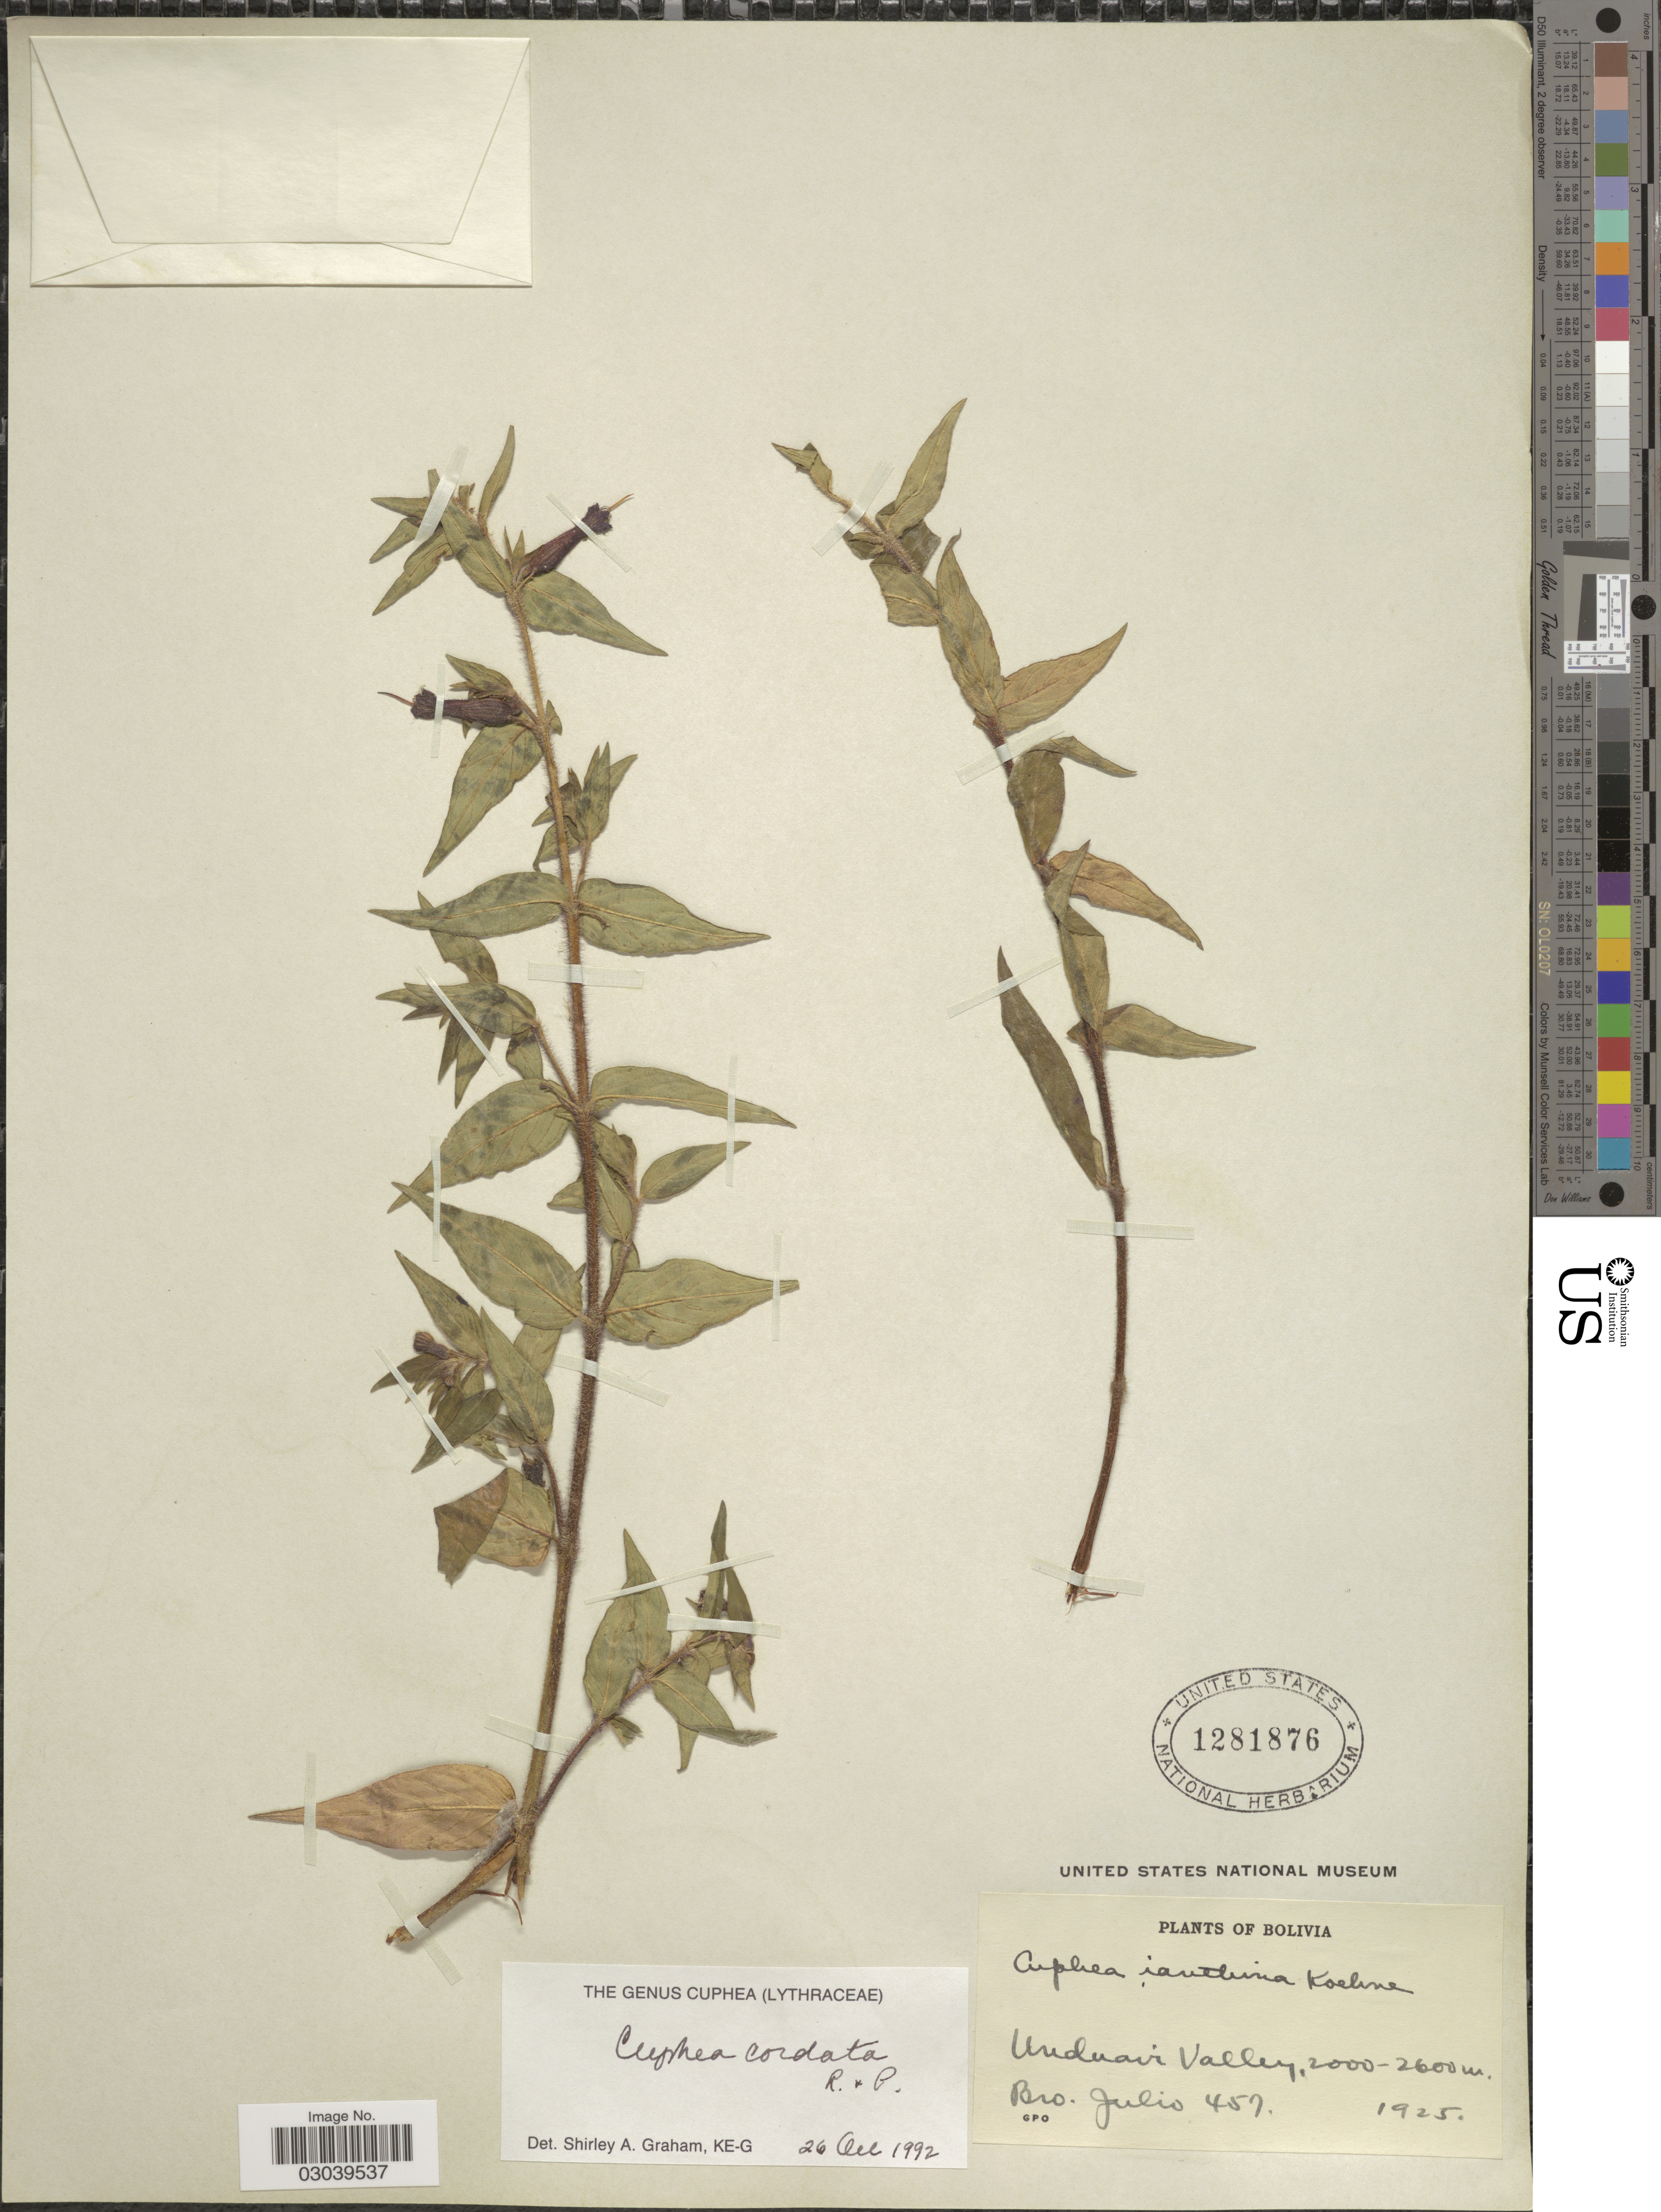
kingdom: Plantae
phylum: Tracheophyta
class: Magnoliopsida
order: Myrtales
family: Lythraceae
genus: Cuphea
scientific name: Cuphea cordata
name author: Ruiz & Pav.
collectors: Bro. Julio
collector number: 457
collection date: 1925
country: Bolivia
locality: Uduavi Valley.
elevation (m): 2000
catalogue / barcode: US 1281876